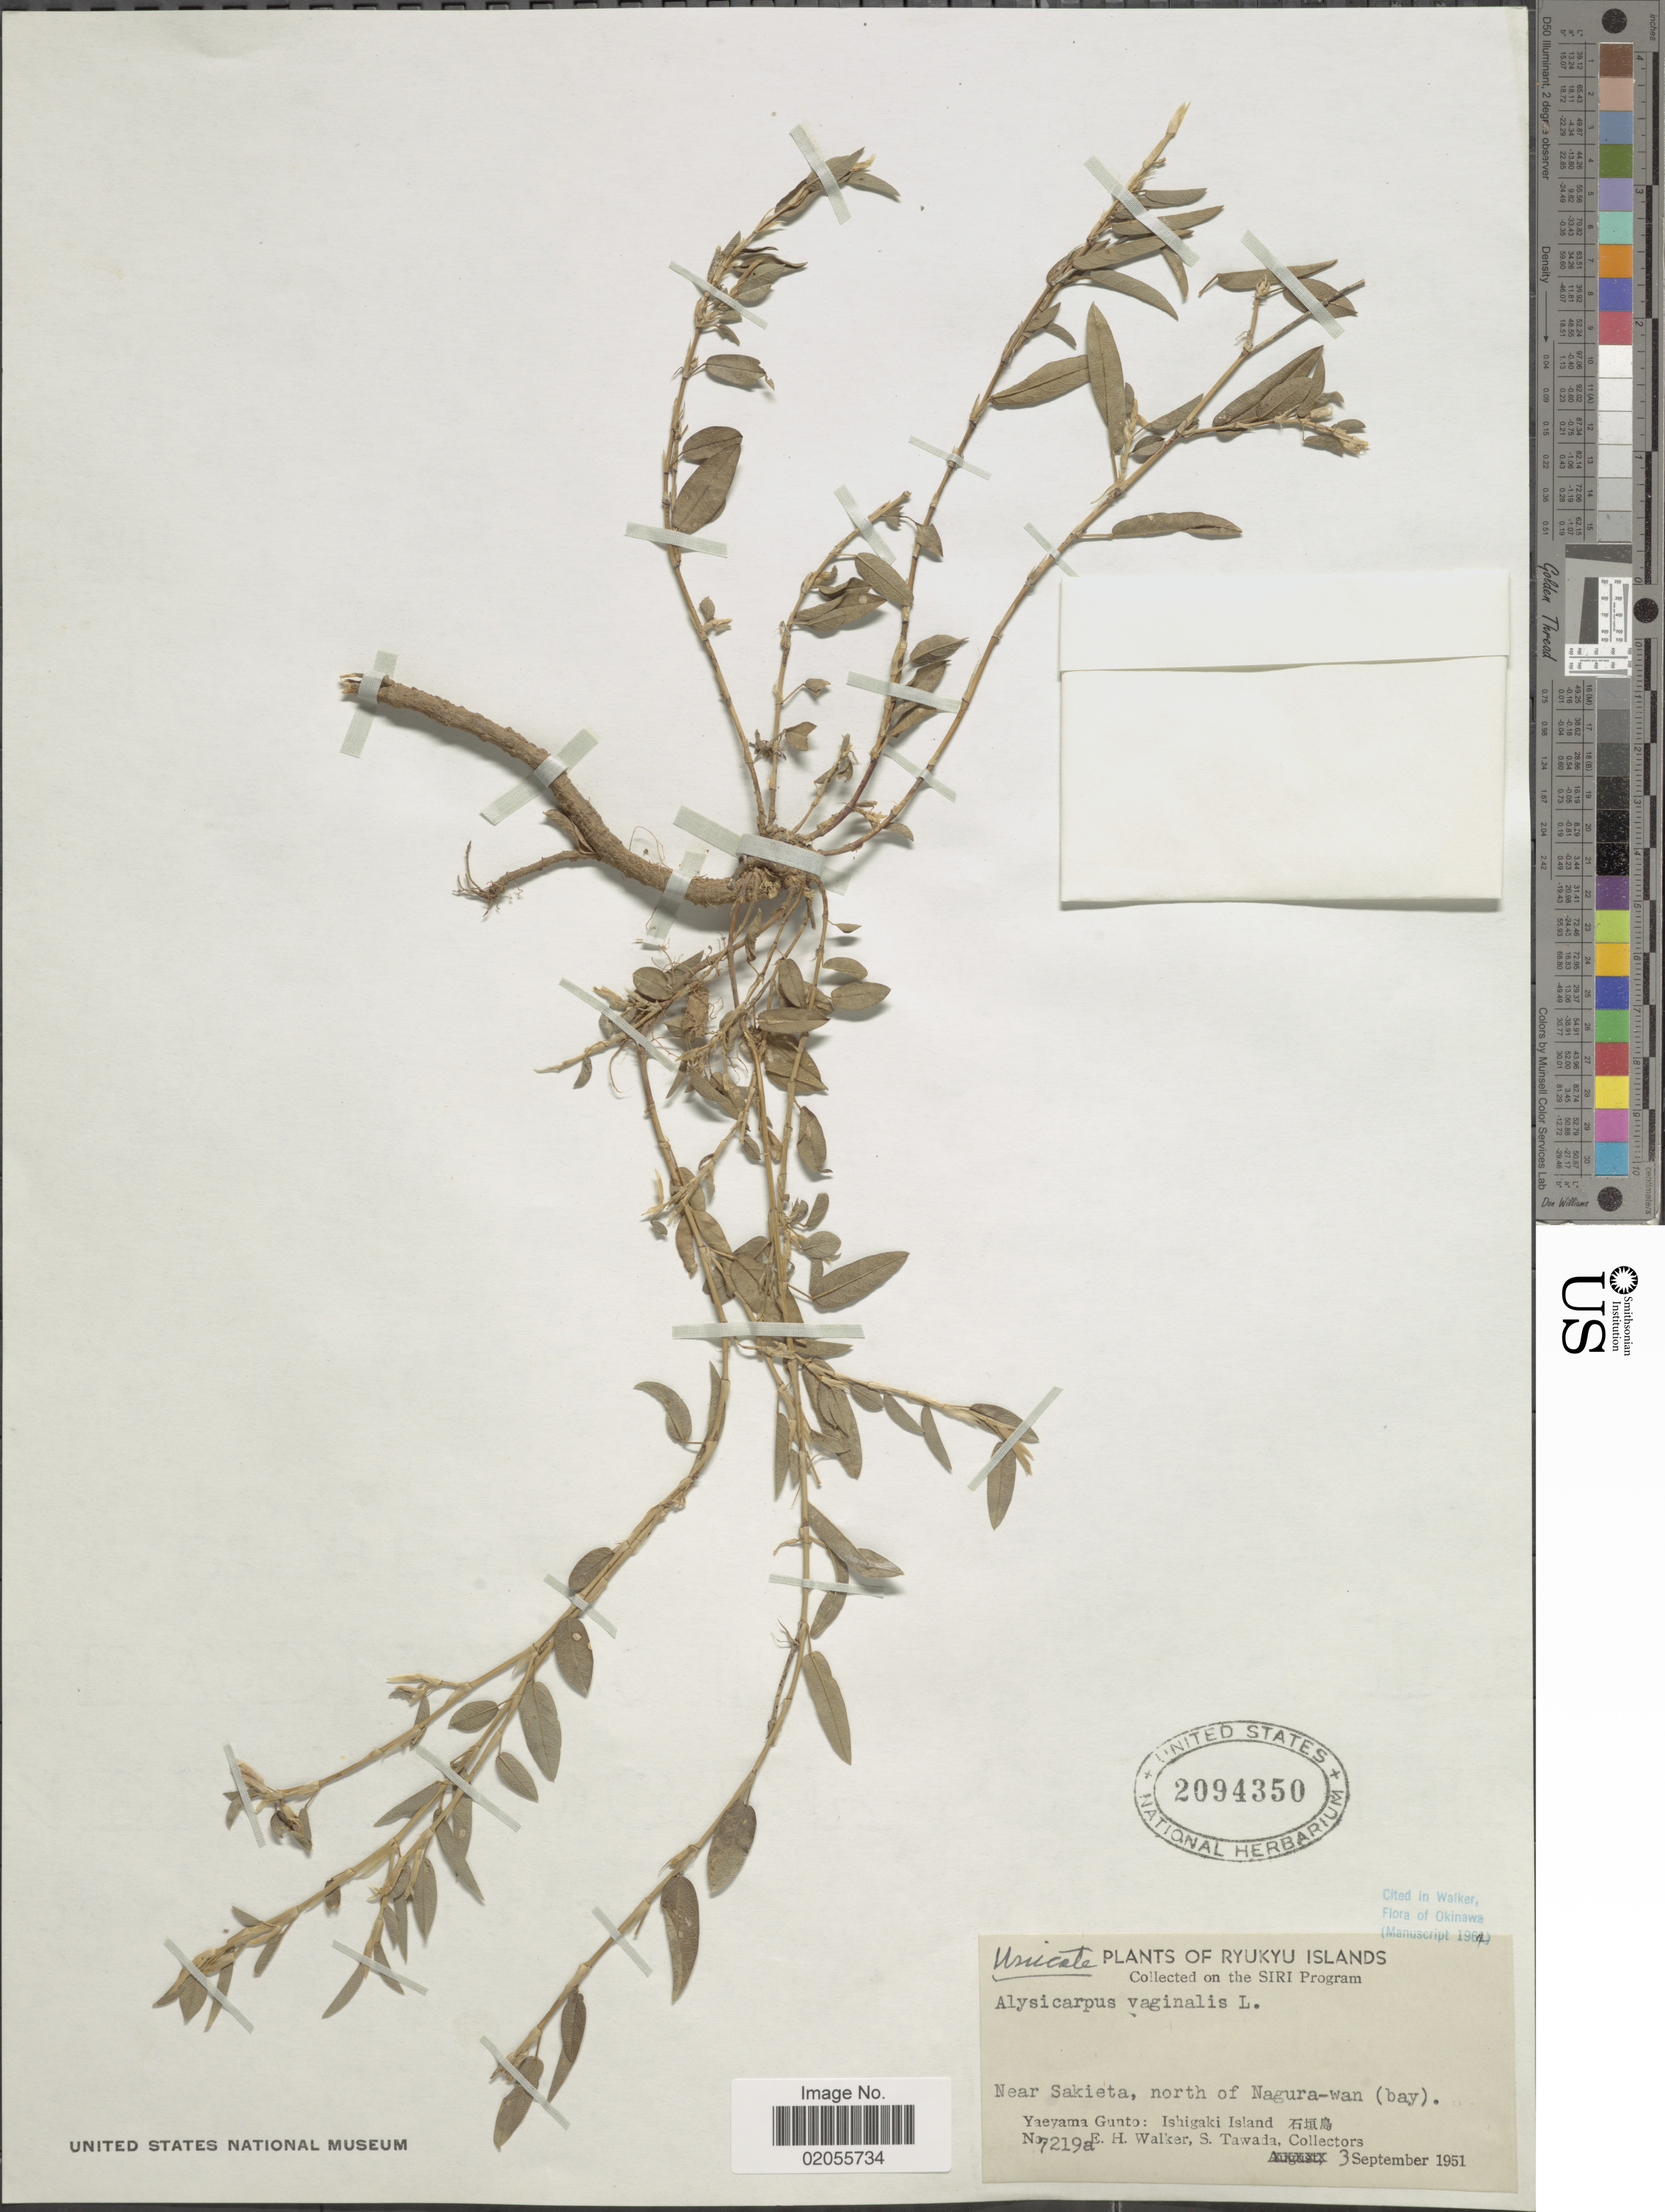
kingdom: Plantae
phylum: Tracheophyta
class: Magnoliopsida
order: Fabales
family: Fabaceae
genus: Alysicarpus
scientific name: Alysicarpus vaginalis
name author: (L.) DC.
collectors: E. H. Walker & S. Tawada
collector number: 7219a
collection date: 1951-09-03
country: Japan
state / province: Okinawa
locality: Near Sakieta, north of Nagura-wan (bay) Yaeyama Gunto, Ishigaki Island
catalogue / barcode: US 2094350